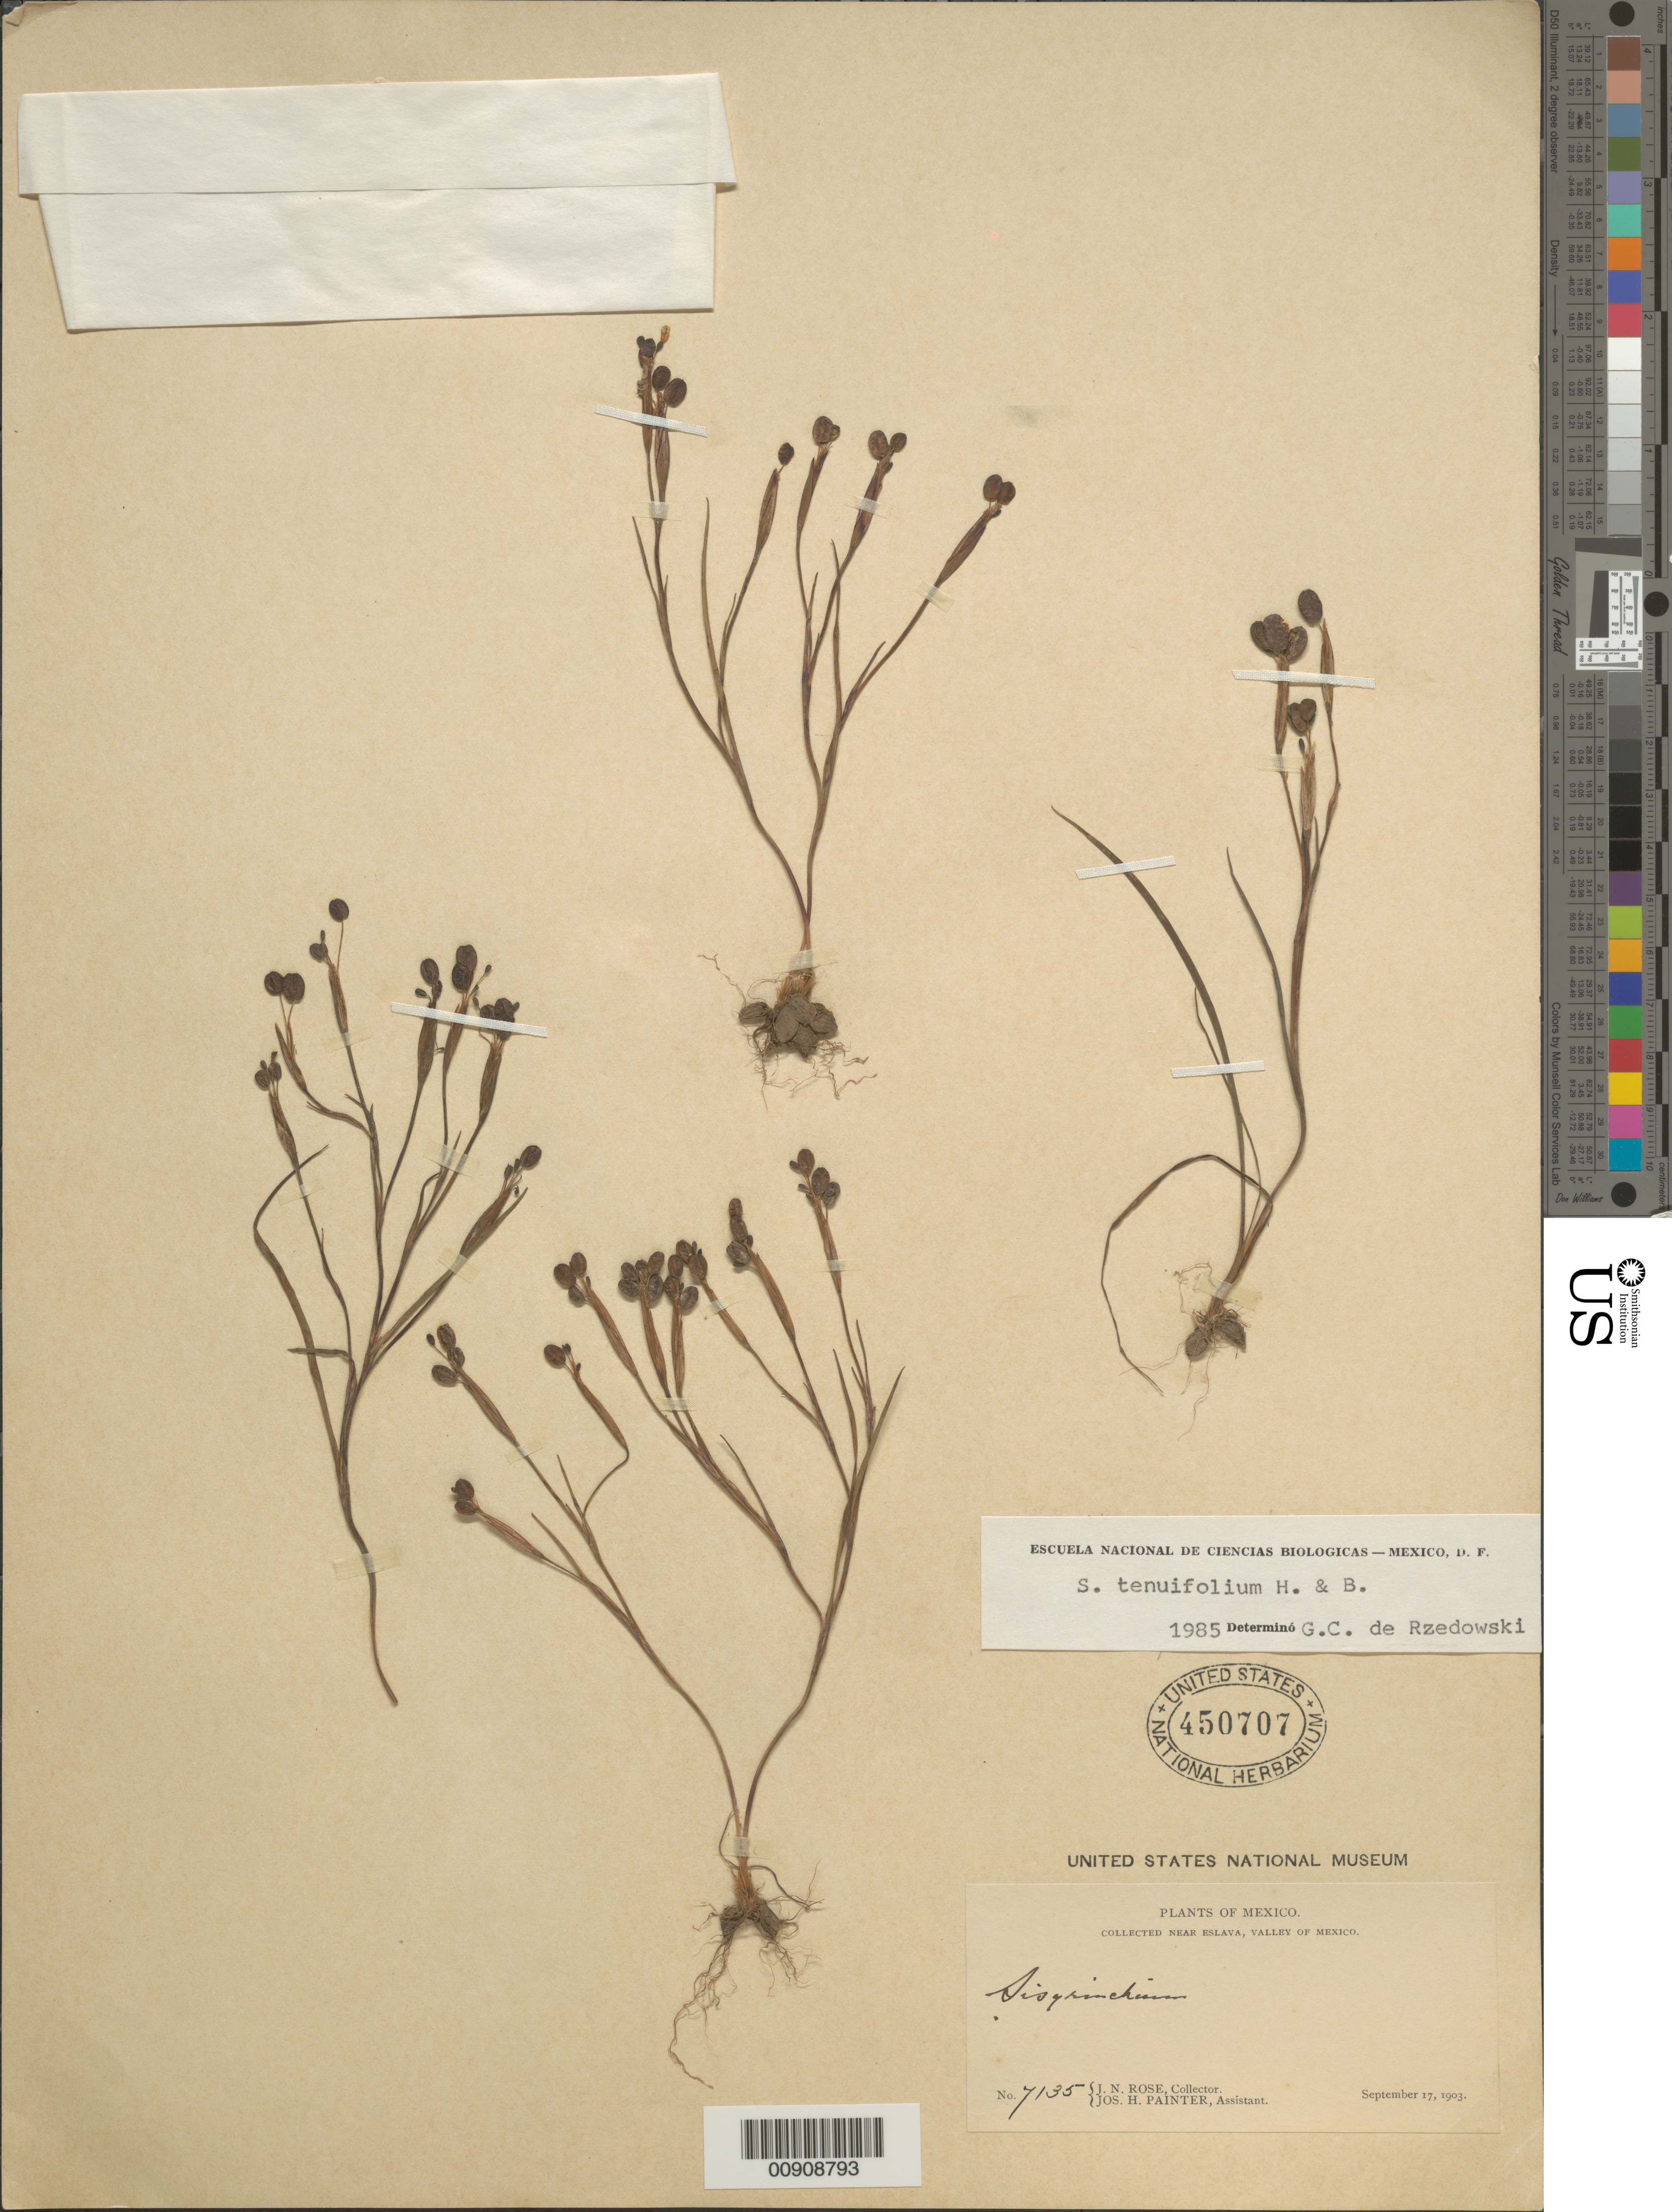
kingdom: Plantae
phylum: Tracheophyta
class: Liliopsida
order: Asparagales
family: Iridaceae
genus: Sisyrinchium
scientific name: Sisyrinchium tenuifolium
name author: Humb. & Bonpl. ex Willd.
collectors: J. N. Rose & J. H. Painter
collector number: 7135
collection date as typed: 17 Sep 1903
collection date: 1903-09-17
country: Mexico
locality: Near Eslava, Valley of Mexico.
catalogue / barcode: US 450707